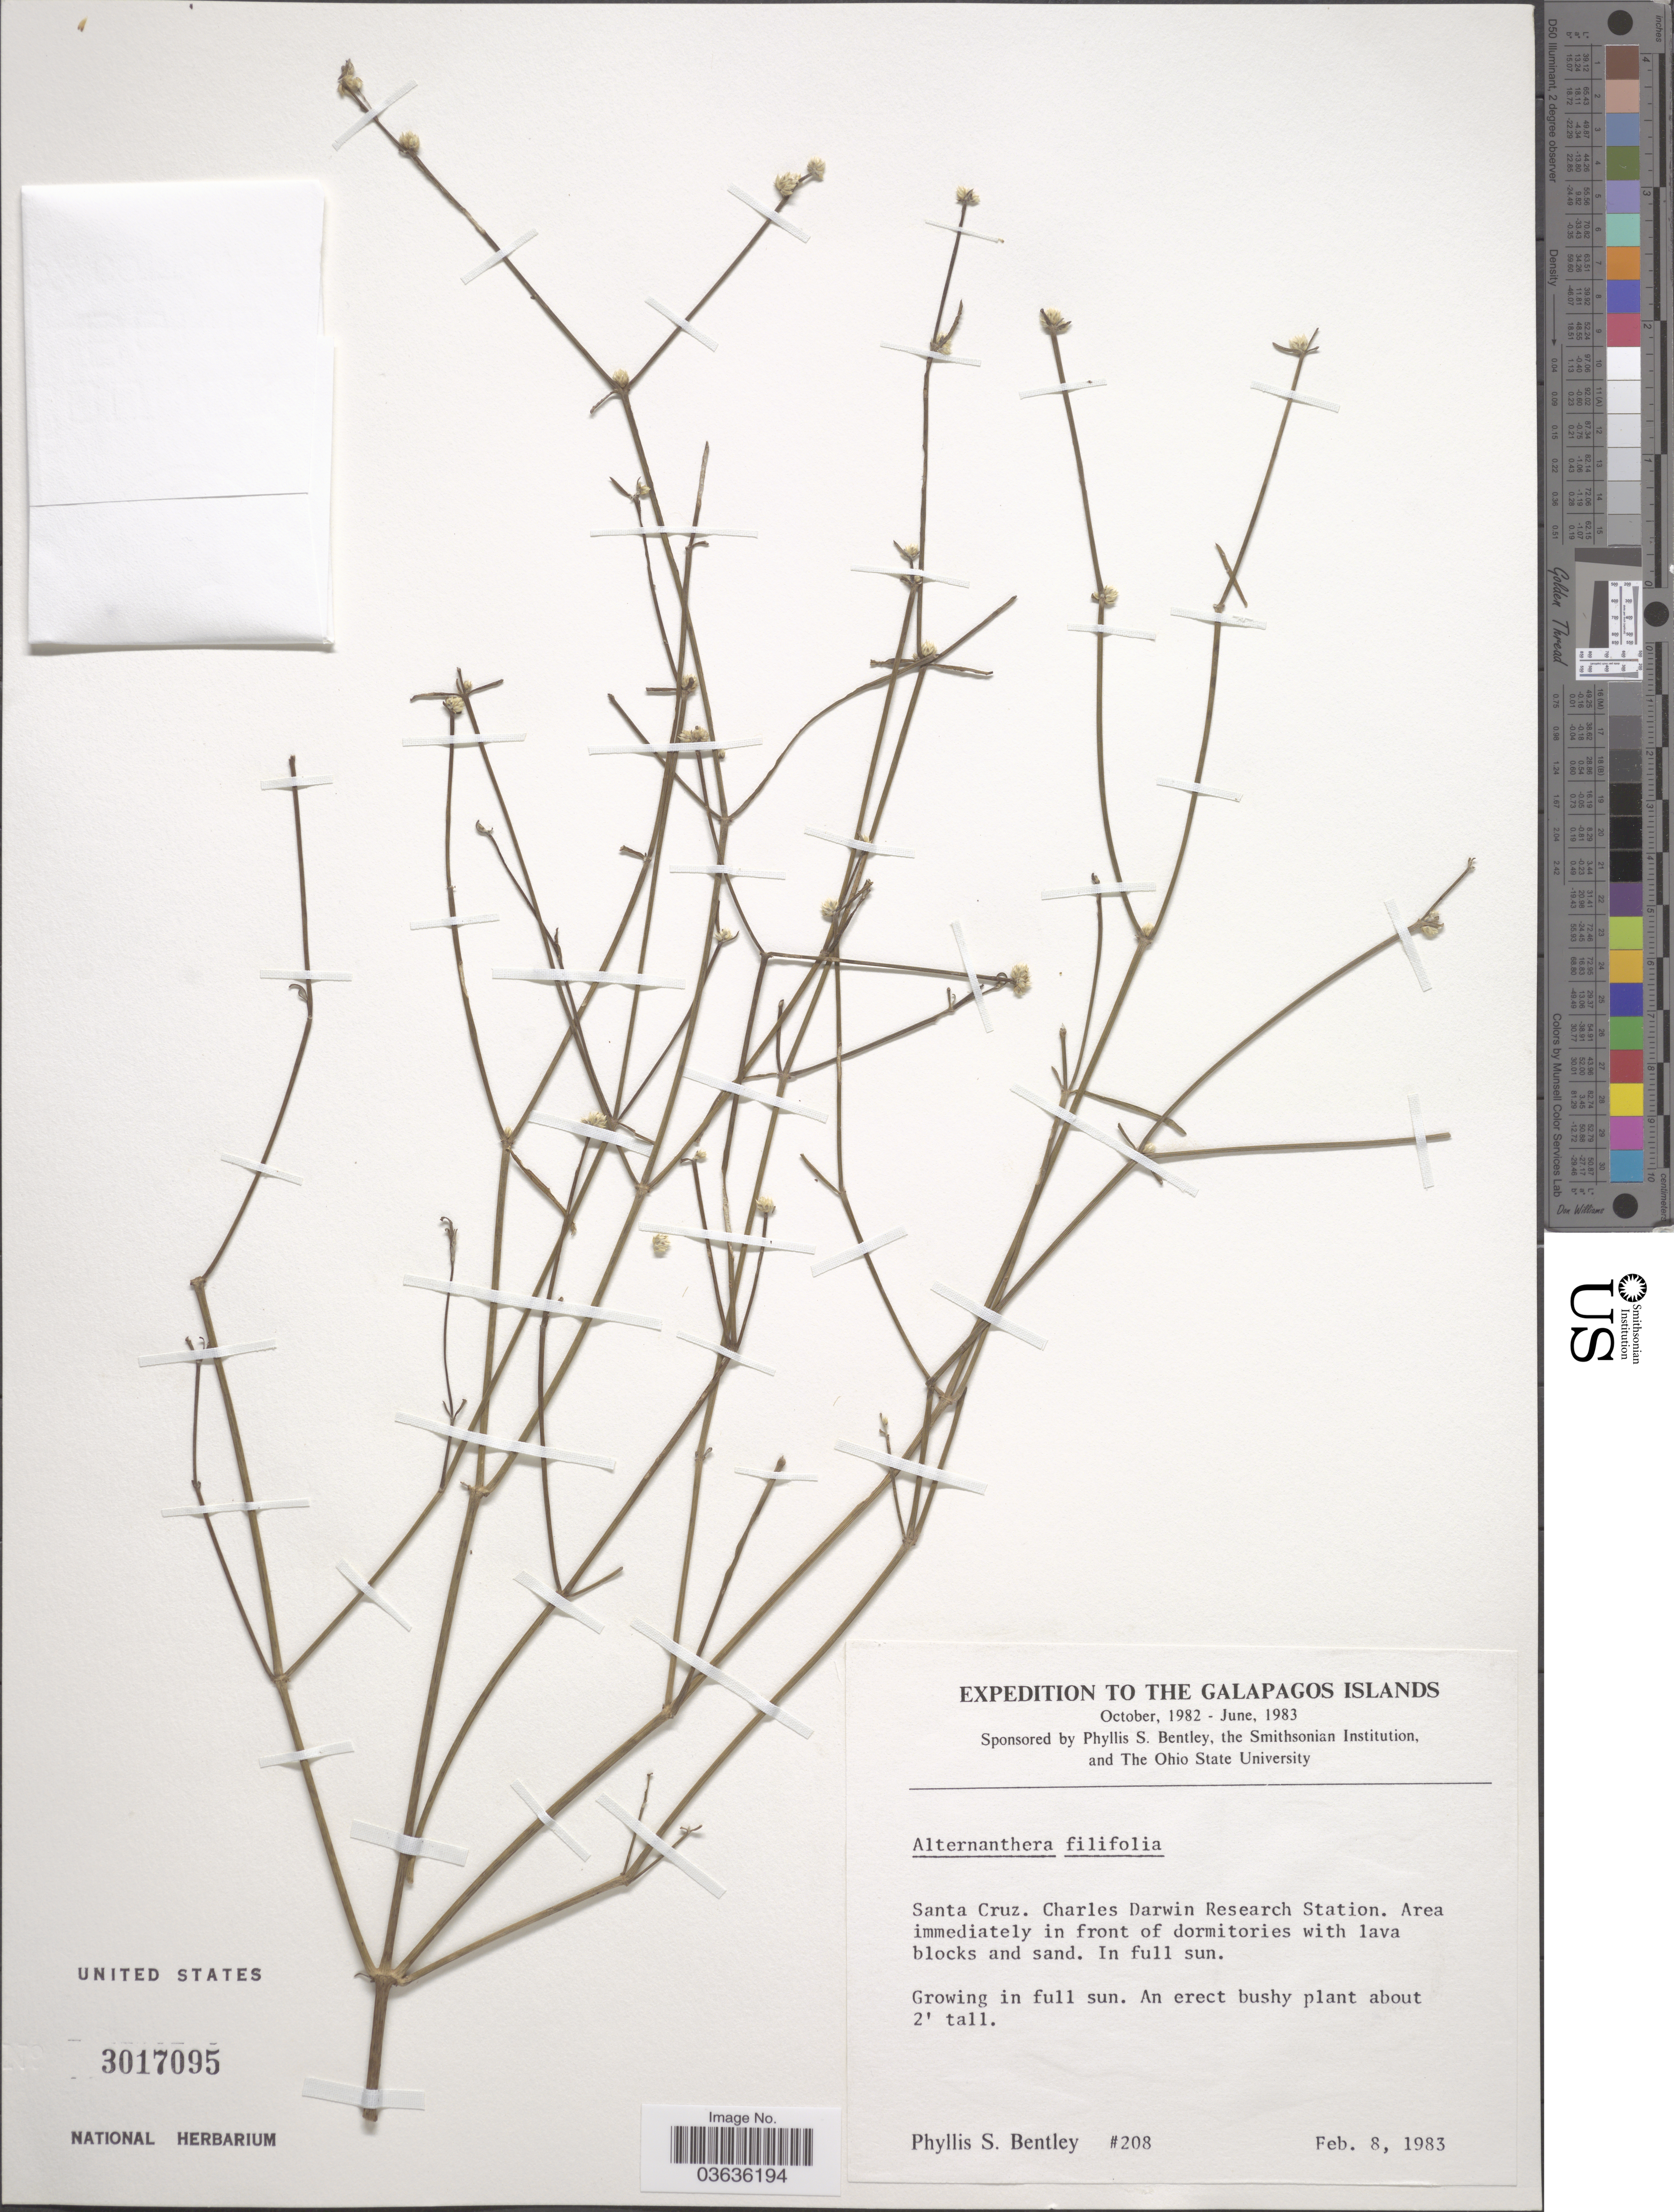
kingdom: Plantae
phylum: Tracheophyta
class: Magnoliopsida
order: Caryophyllales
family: Amaranthaceae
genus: Alternanthera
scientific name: Alternanthera filifolia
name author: (Hook. f.) J.T. Howell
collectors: P. S. Bentley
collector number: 208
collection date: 1983-02-08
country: Ecuador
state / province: Colón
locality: The Galapagos Islands. Santa Cruz. Charles Darwin Research Station. Area immediately in front of dormitories with lava blocks and sand.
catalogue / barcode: US 3017095